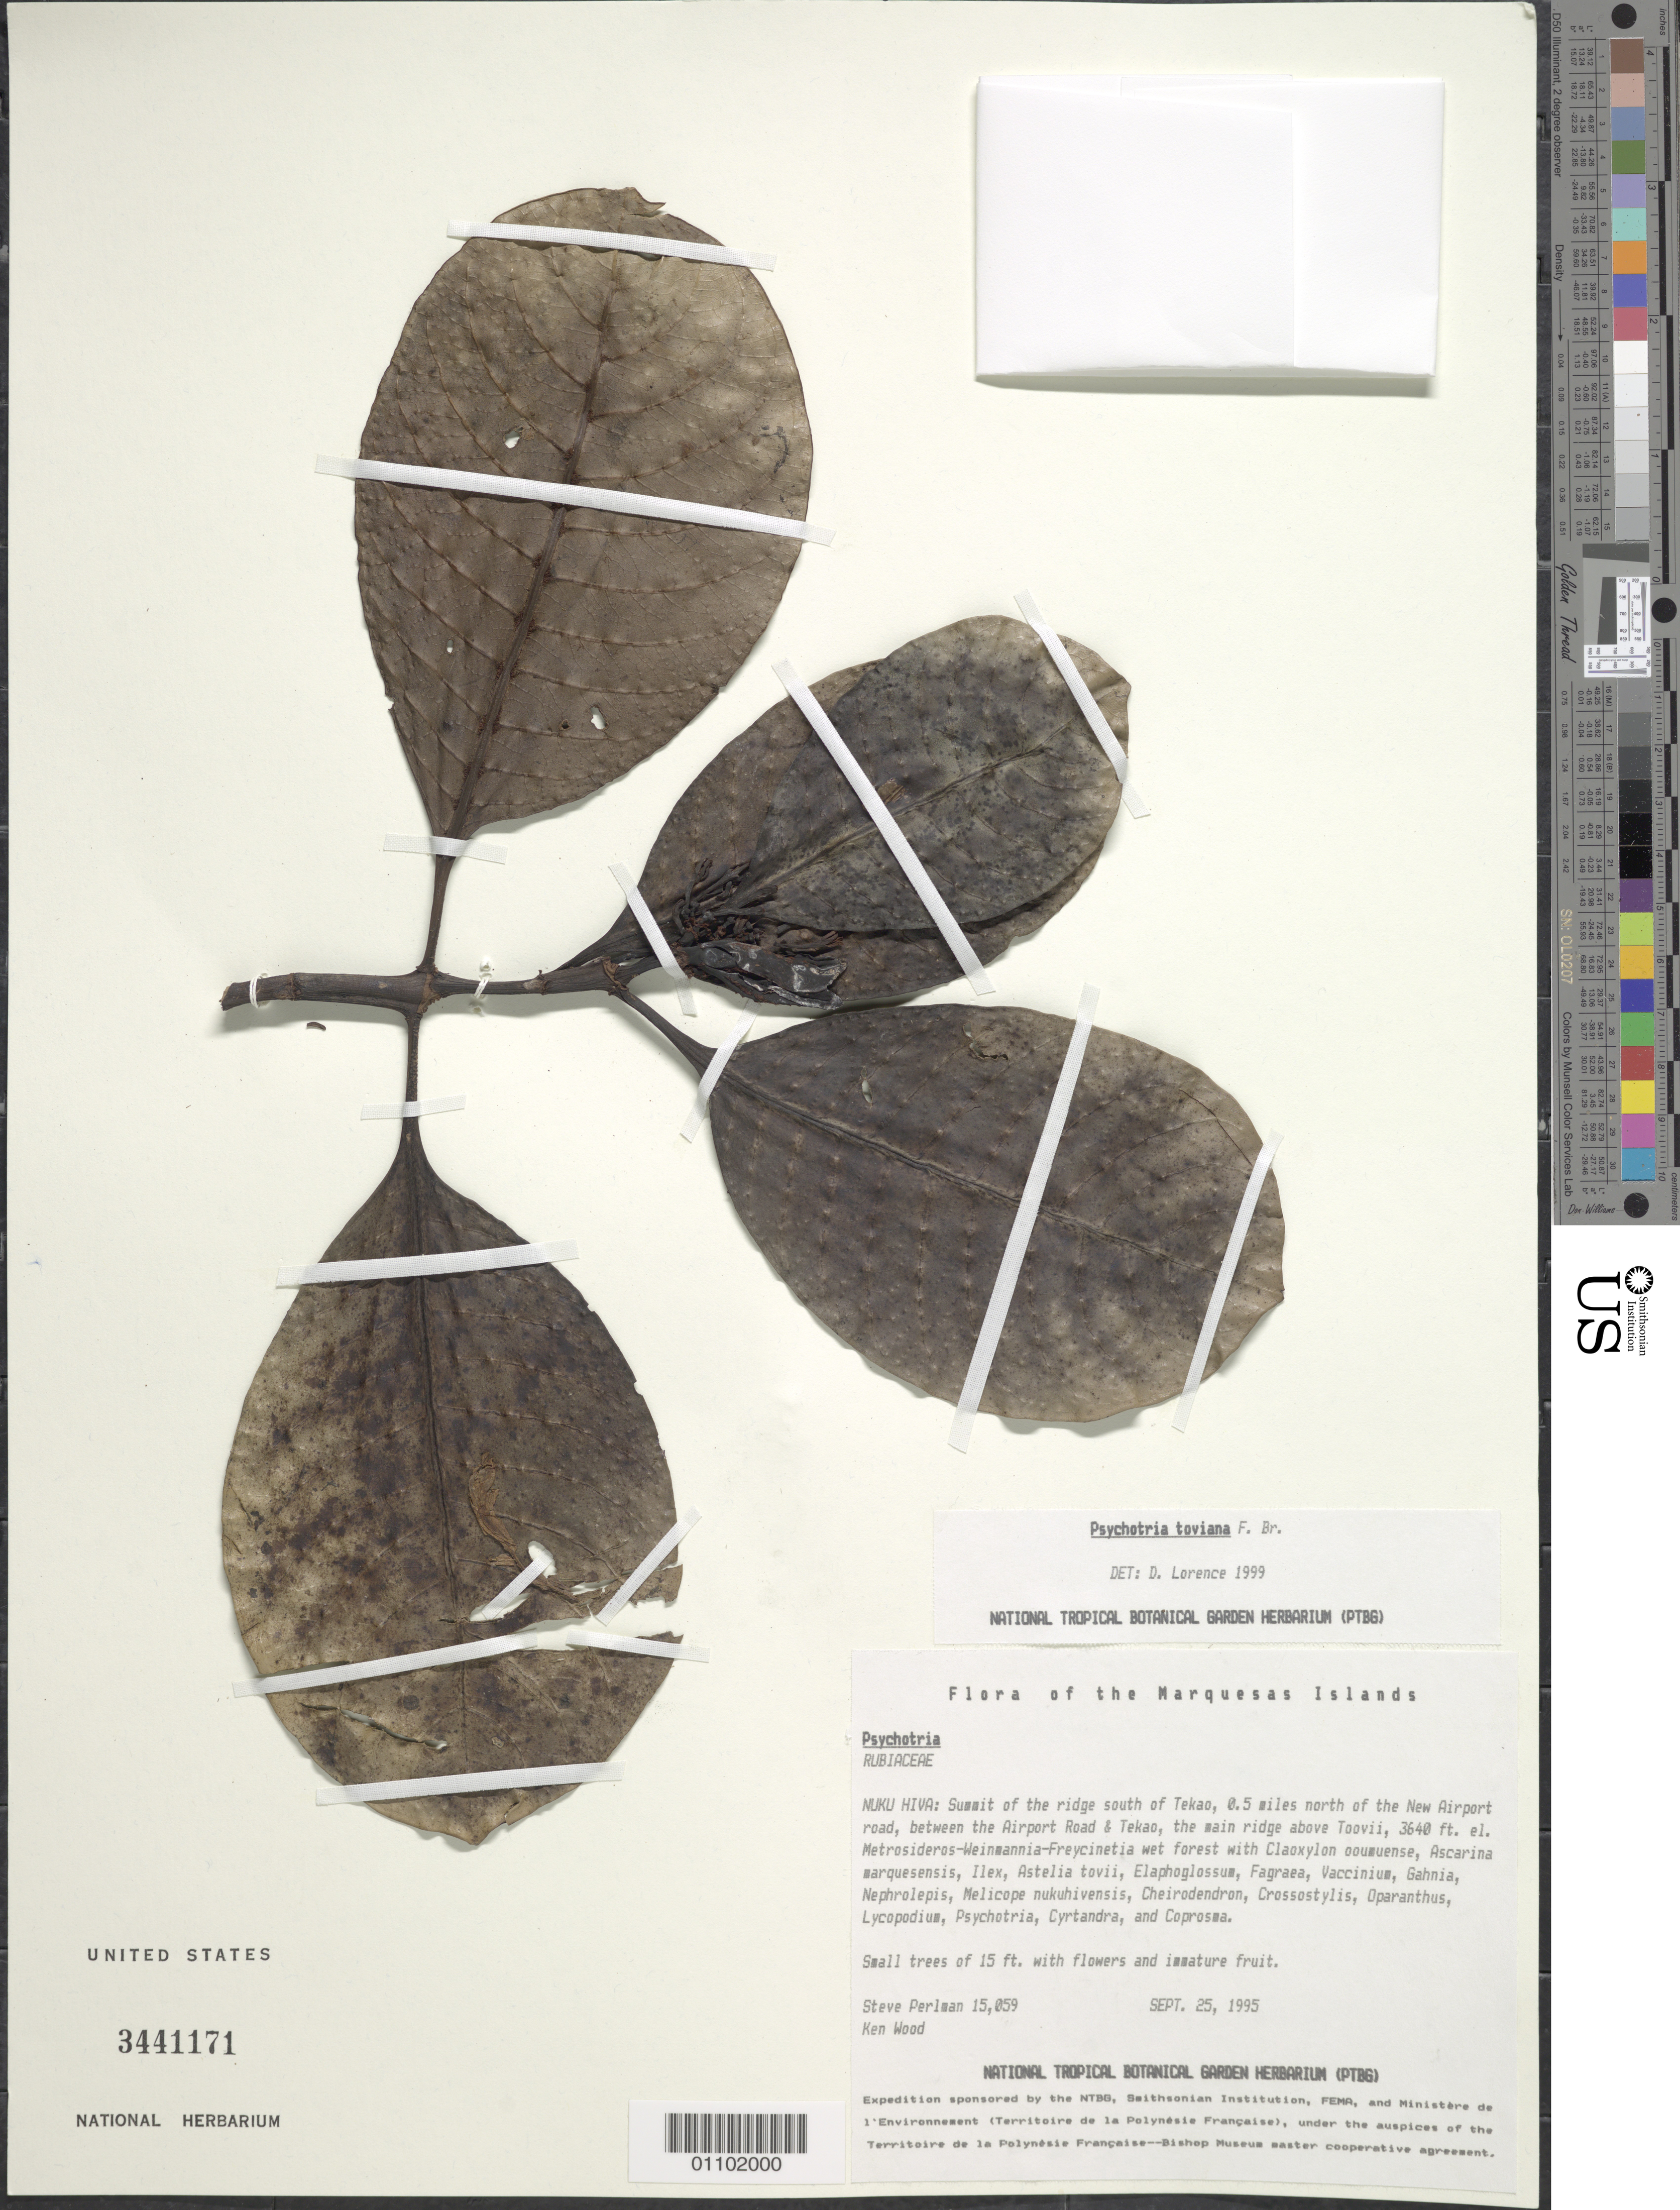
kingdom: Plantae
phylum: Tracheophyta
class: Magnoliopsida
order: Gentianales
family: Rubiaceae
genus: Psychotria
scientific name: Psychotria toviana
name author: F. Br.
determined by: Lorence, David H., (PTBG), National Tropical Botanical Garden (UNITED STATES)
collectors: S. P. Perlman & K. R. Wood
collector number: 15059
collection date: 1995-09-25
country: French Polynesia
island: Nuku Hiva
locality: Summit of ridge S of Tekao, 0.5 mile N New Airport Road, between Airport Road & Tekao, main ridge above Toovii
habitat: In Metrosideros - Weinmannia - Freycinetia wet forest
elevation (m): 1055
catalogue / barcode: US 3441171